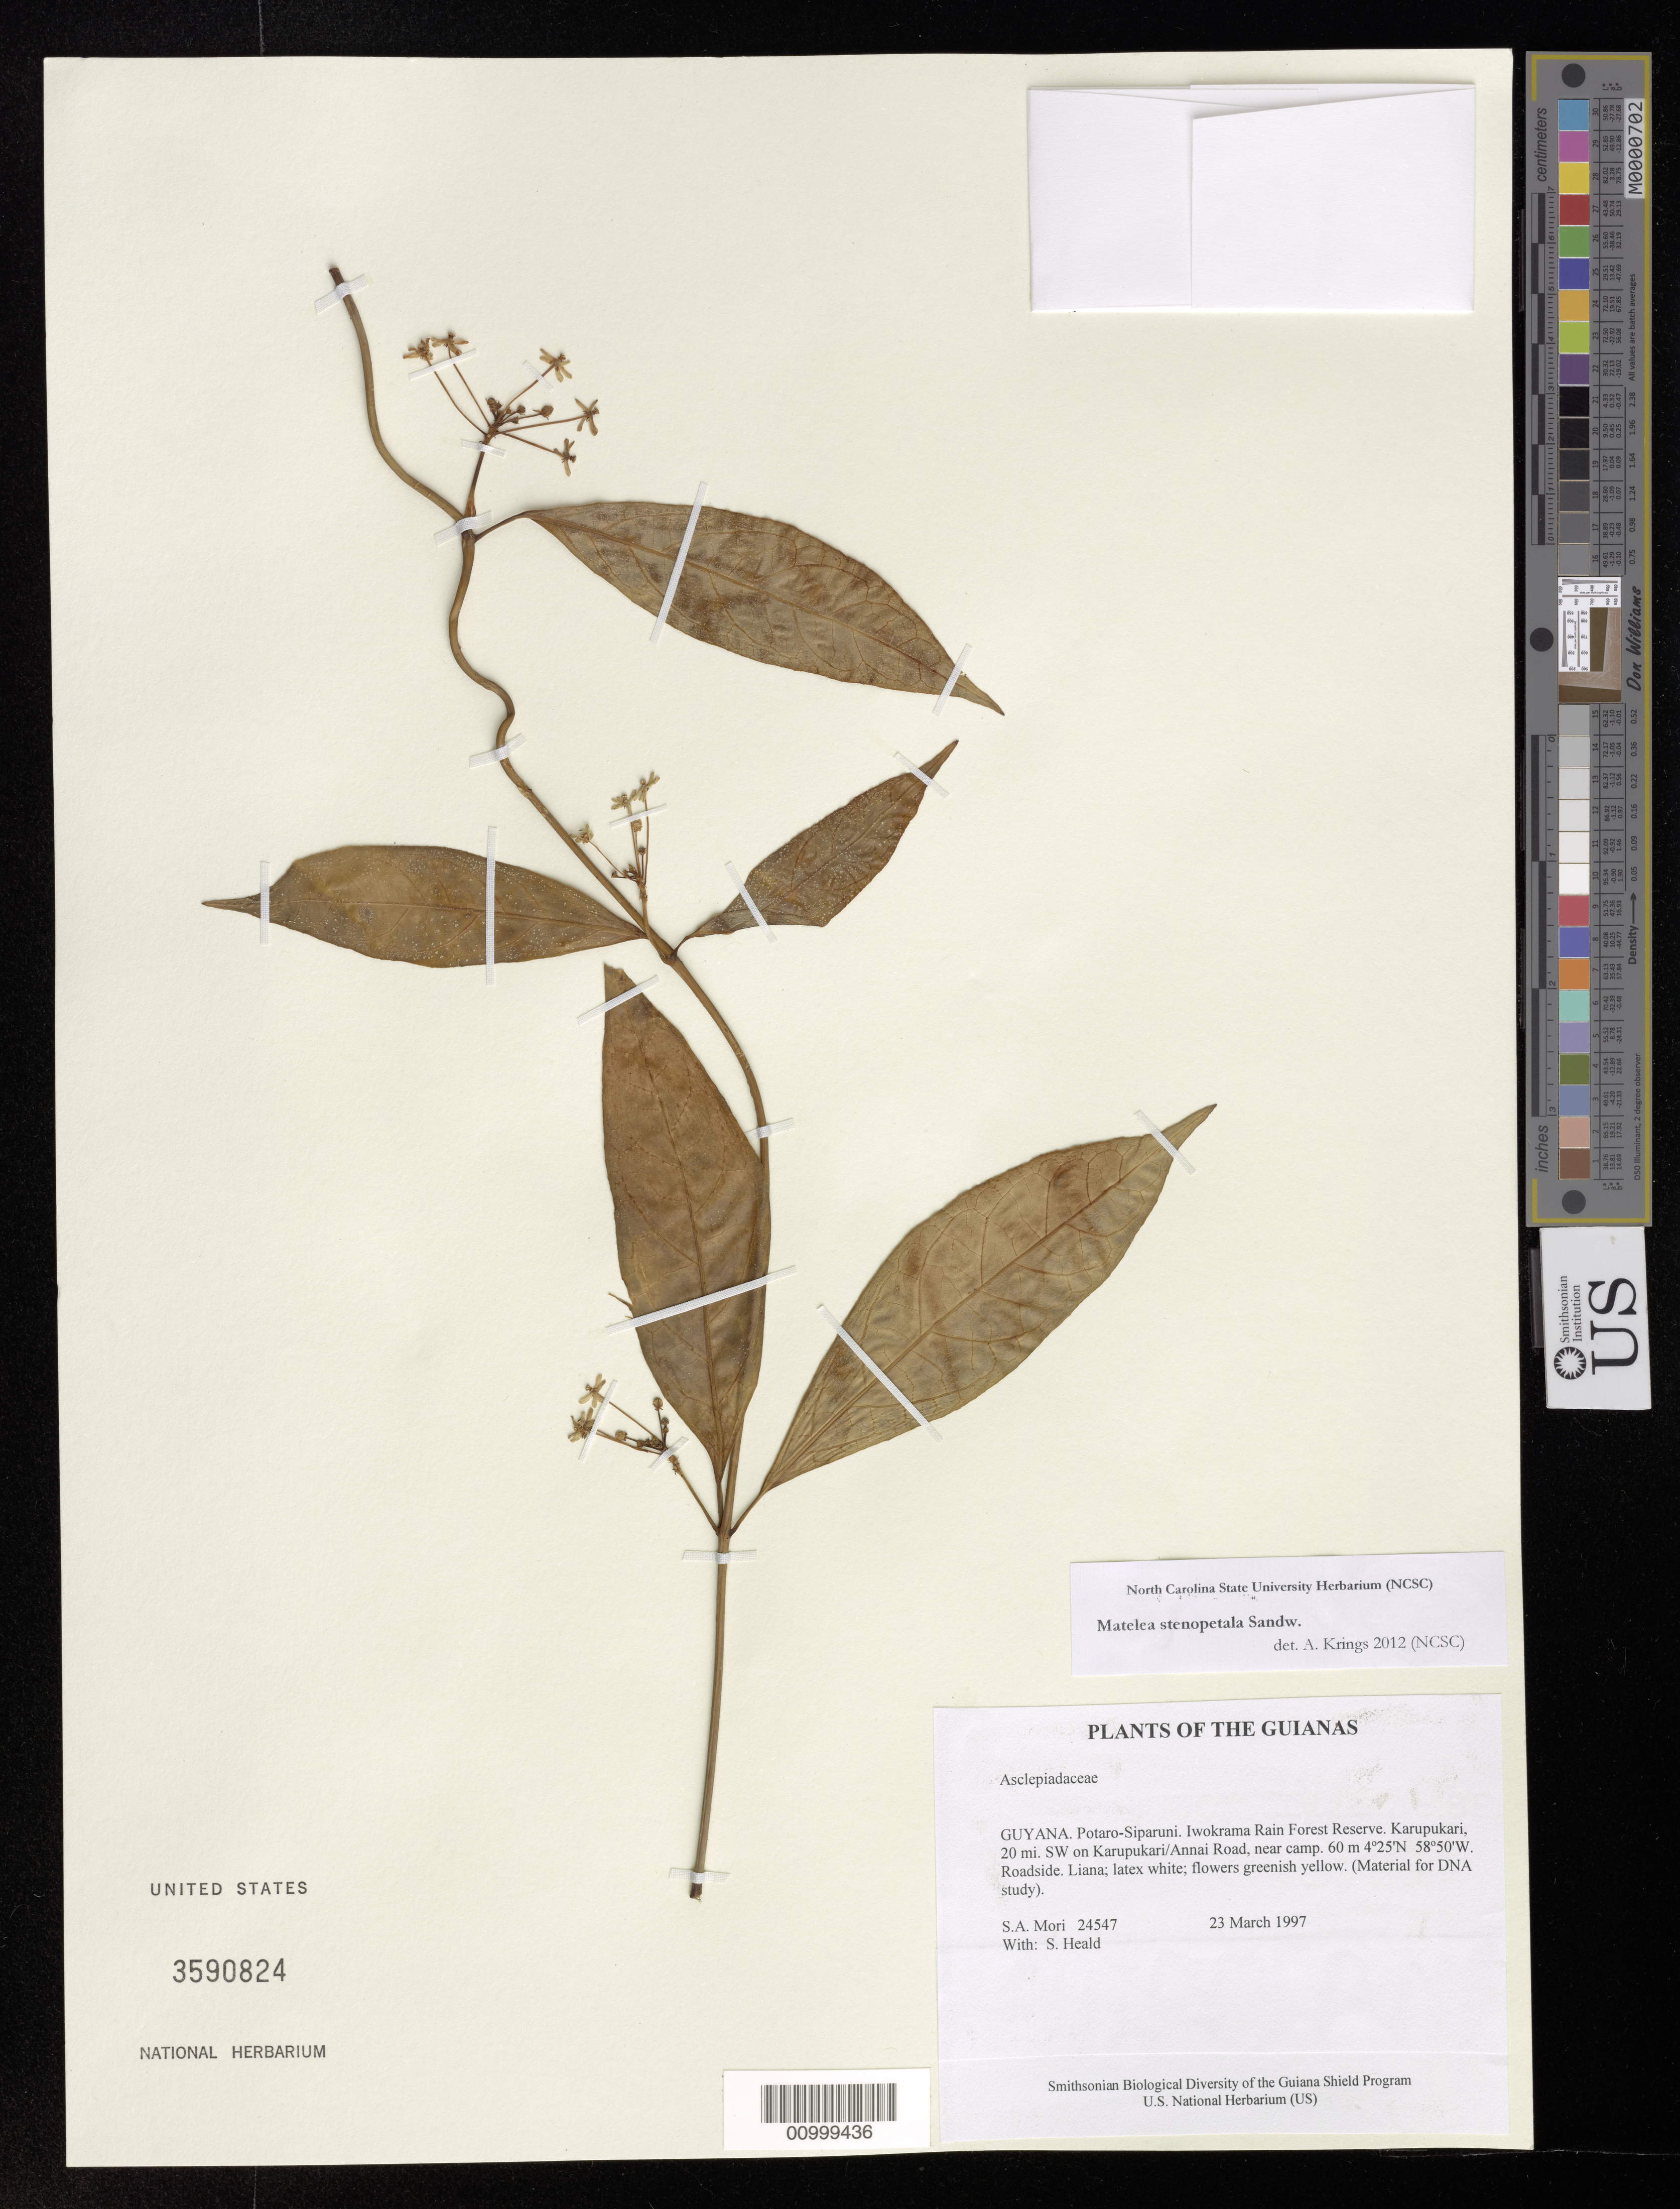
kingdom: Plantae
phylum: Tracheophyta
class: Magnoliopsida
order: Gentianales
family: Apocynaceae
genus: Matelea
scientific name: Matelea stenopetala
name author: Sandwith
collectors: S. Mori & S. Heald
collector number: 24547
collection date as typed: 23 March 1997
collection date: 1997-03-23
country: Guyana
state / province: Potaro-Siparuni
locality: Iwokrama Rain Forest Reserve. Karupukari, 20 mi. SW on Karupukari/Annai Road, near camp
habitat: Roadside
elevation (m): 60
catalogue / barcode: US 3590824